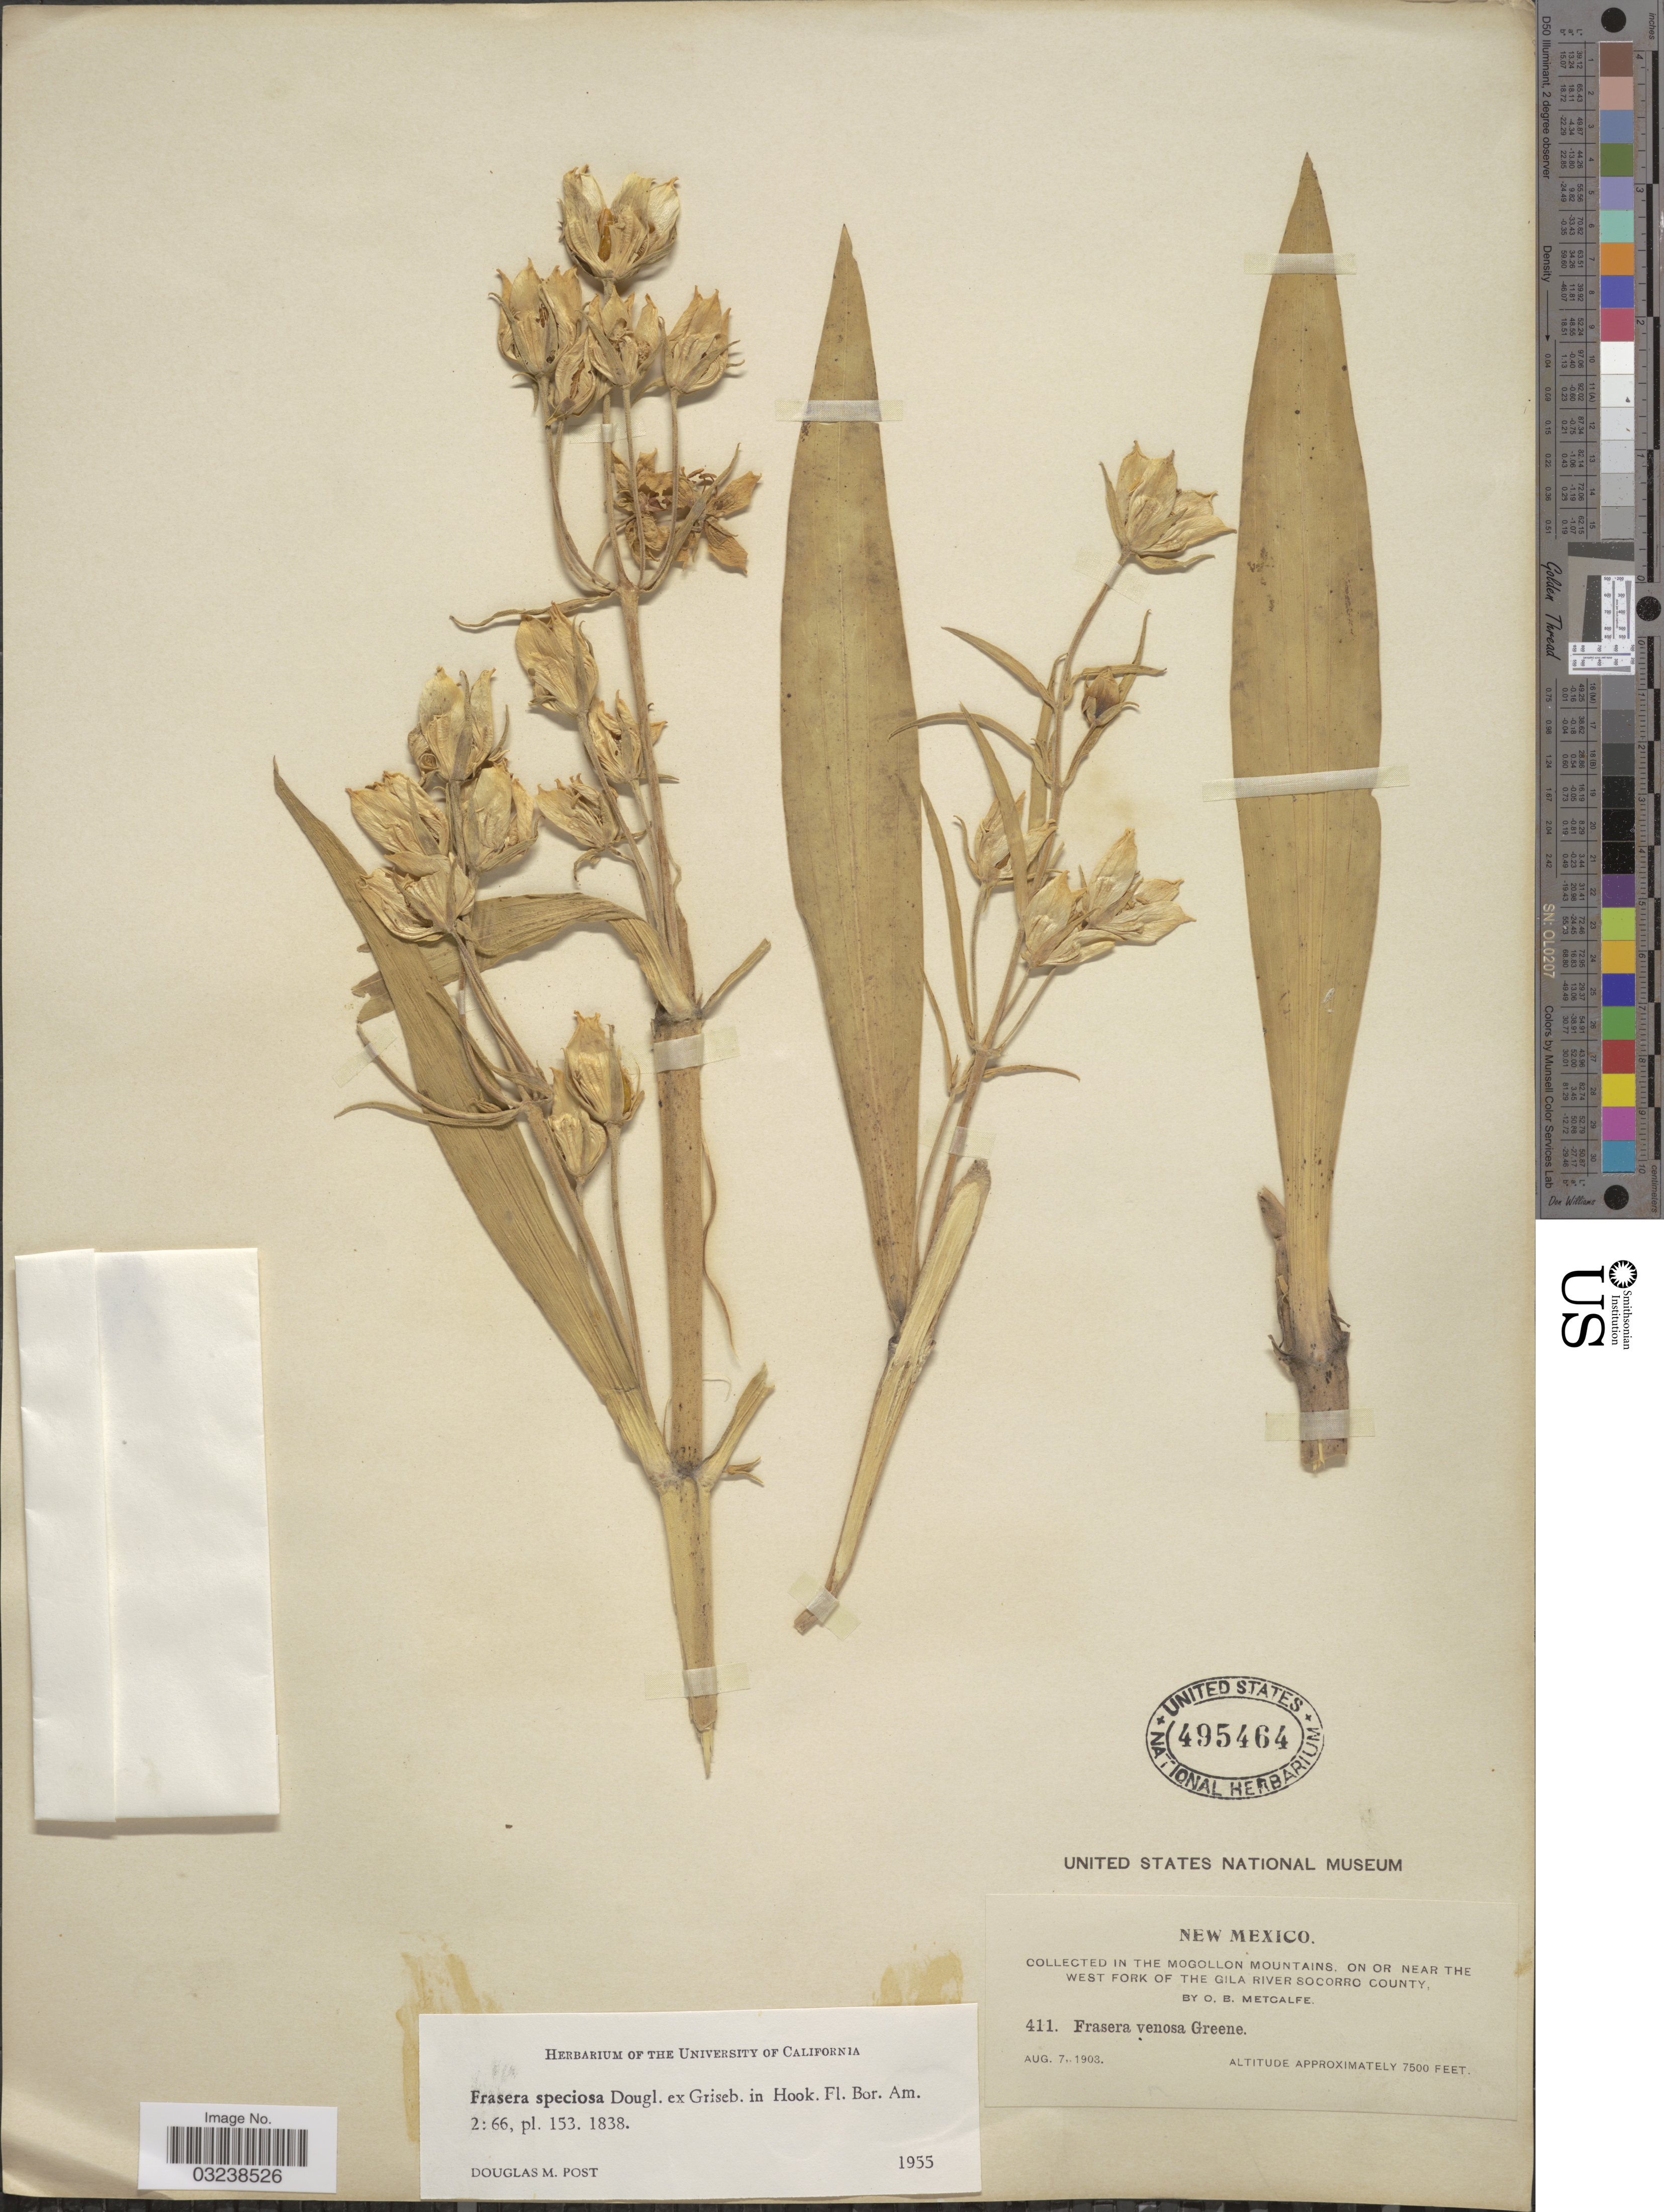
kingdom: Plantae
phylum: Tracheophyta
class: Magnoliopsida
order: Gentianales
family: Gentianaceae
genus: Swertia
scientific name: Swertia radiata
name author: (Kellogg) Kuntze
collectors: O. B. Metcalfe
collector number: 411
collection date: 1903-08-07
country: United States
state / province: New Mexico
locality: In the Mogollon Mountains, on or near the West Fork of the Gila River Socorro County.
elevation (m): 2286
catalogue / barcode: US 495464